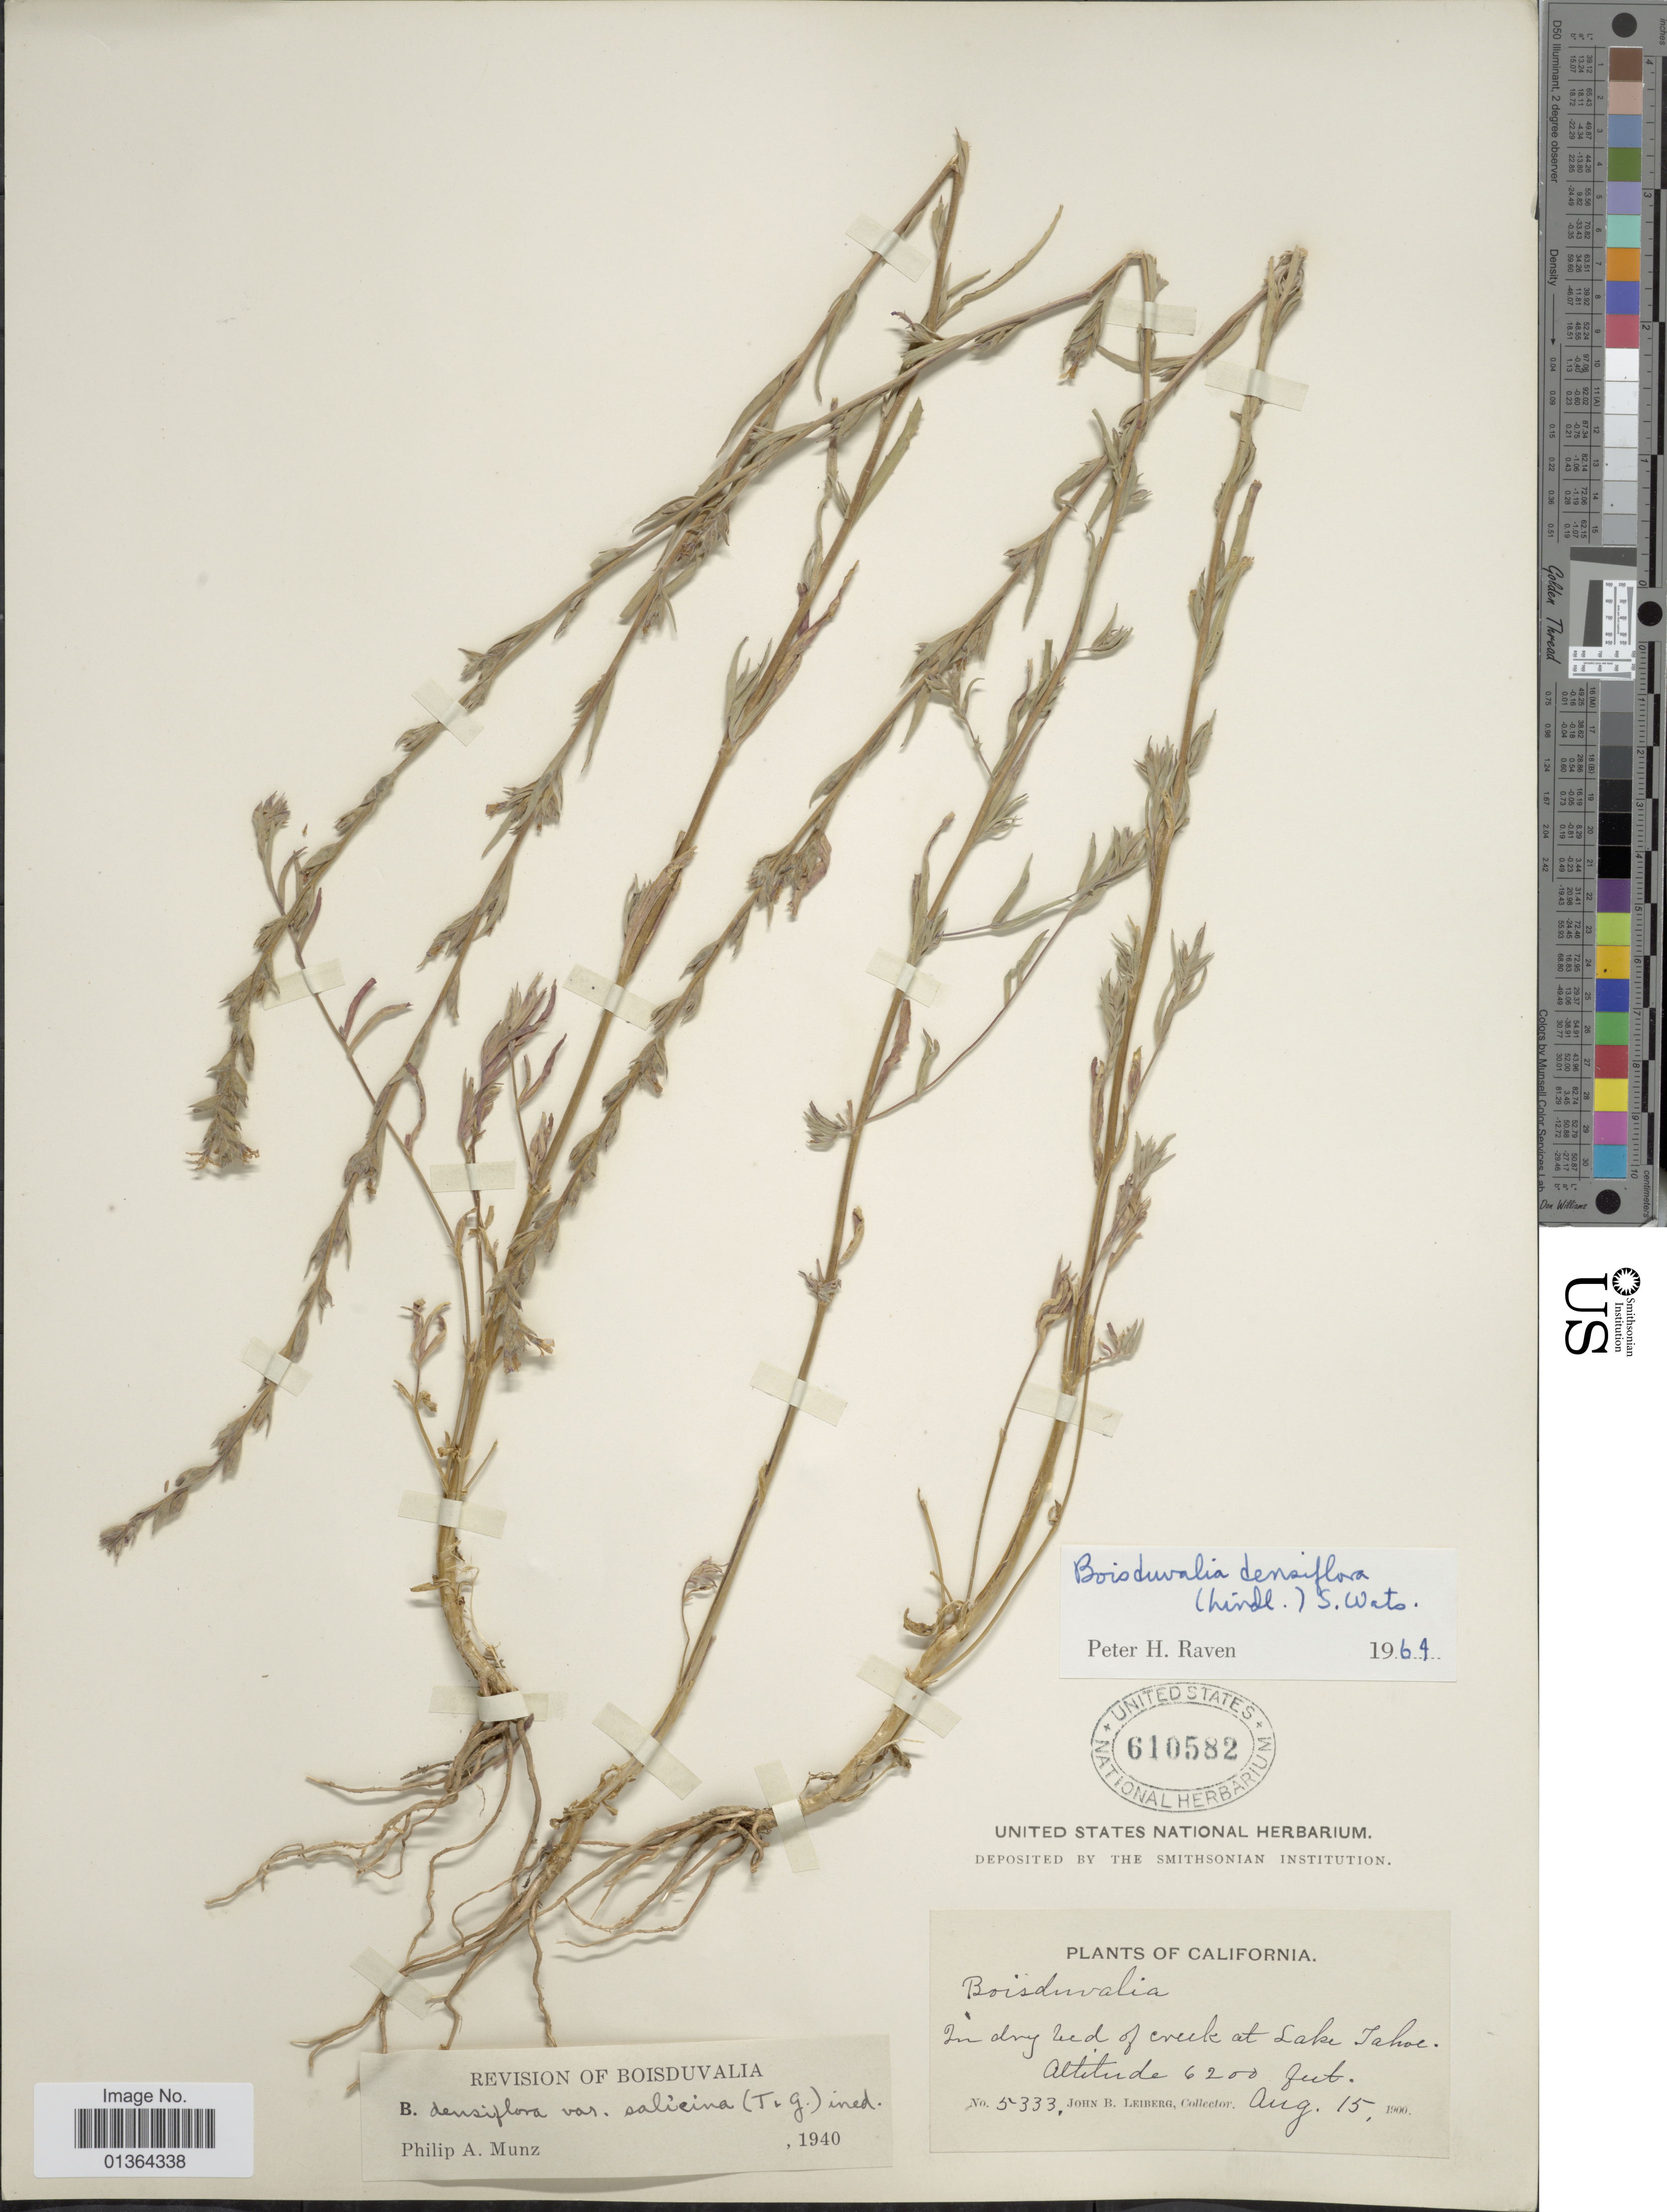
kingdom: Plantae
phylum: Tracheophyta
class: Magnoliopsida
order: Myrtales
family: Onagraceae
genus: Epilobium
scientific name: Epilobium densiflorum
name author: (Lindl.) Hoch & P.H. Raven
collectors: J. B. Leiberg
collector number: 5333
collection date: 1900-08-15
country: United States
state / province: California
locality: In dry bed of creek at Lake Tahoe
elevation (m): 1890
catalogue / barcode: US 610582